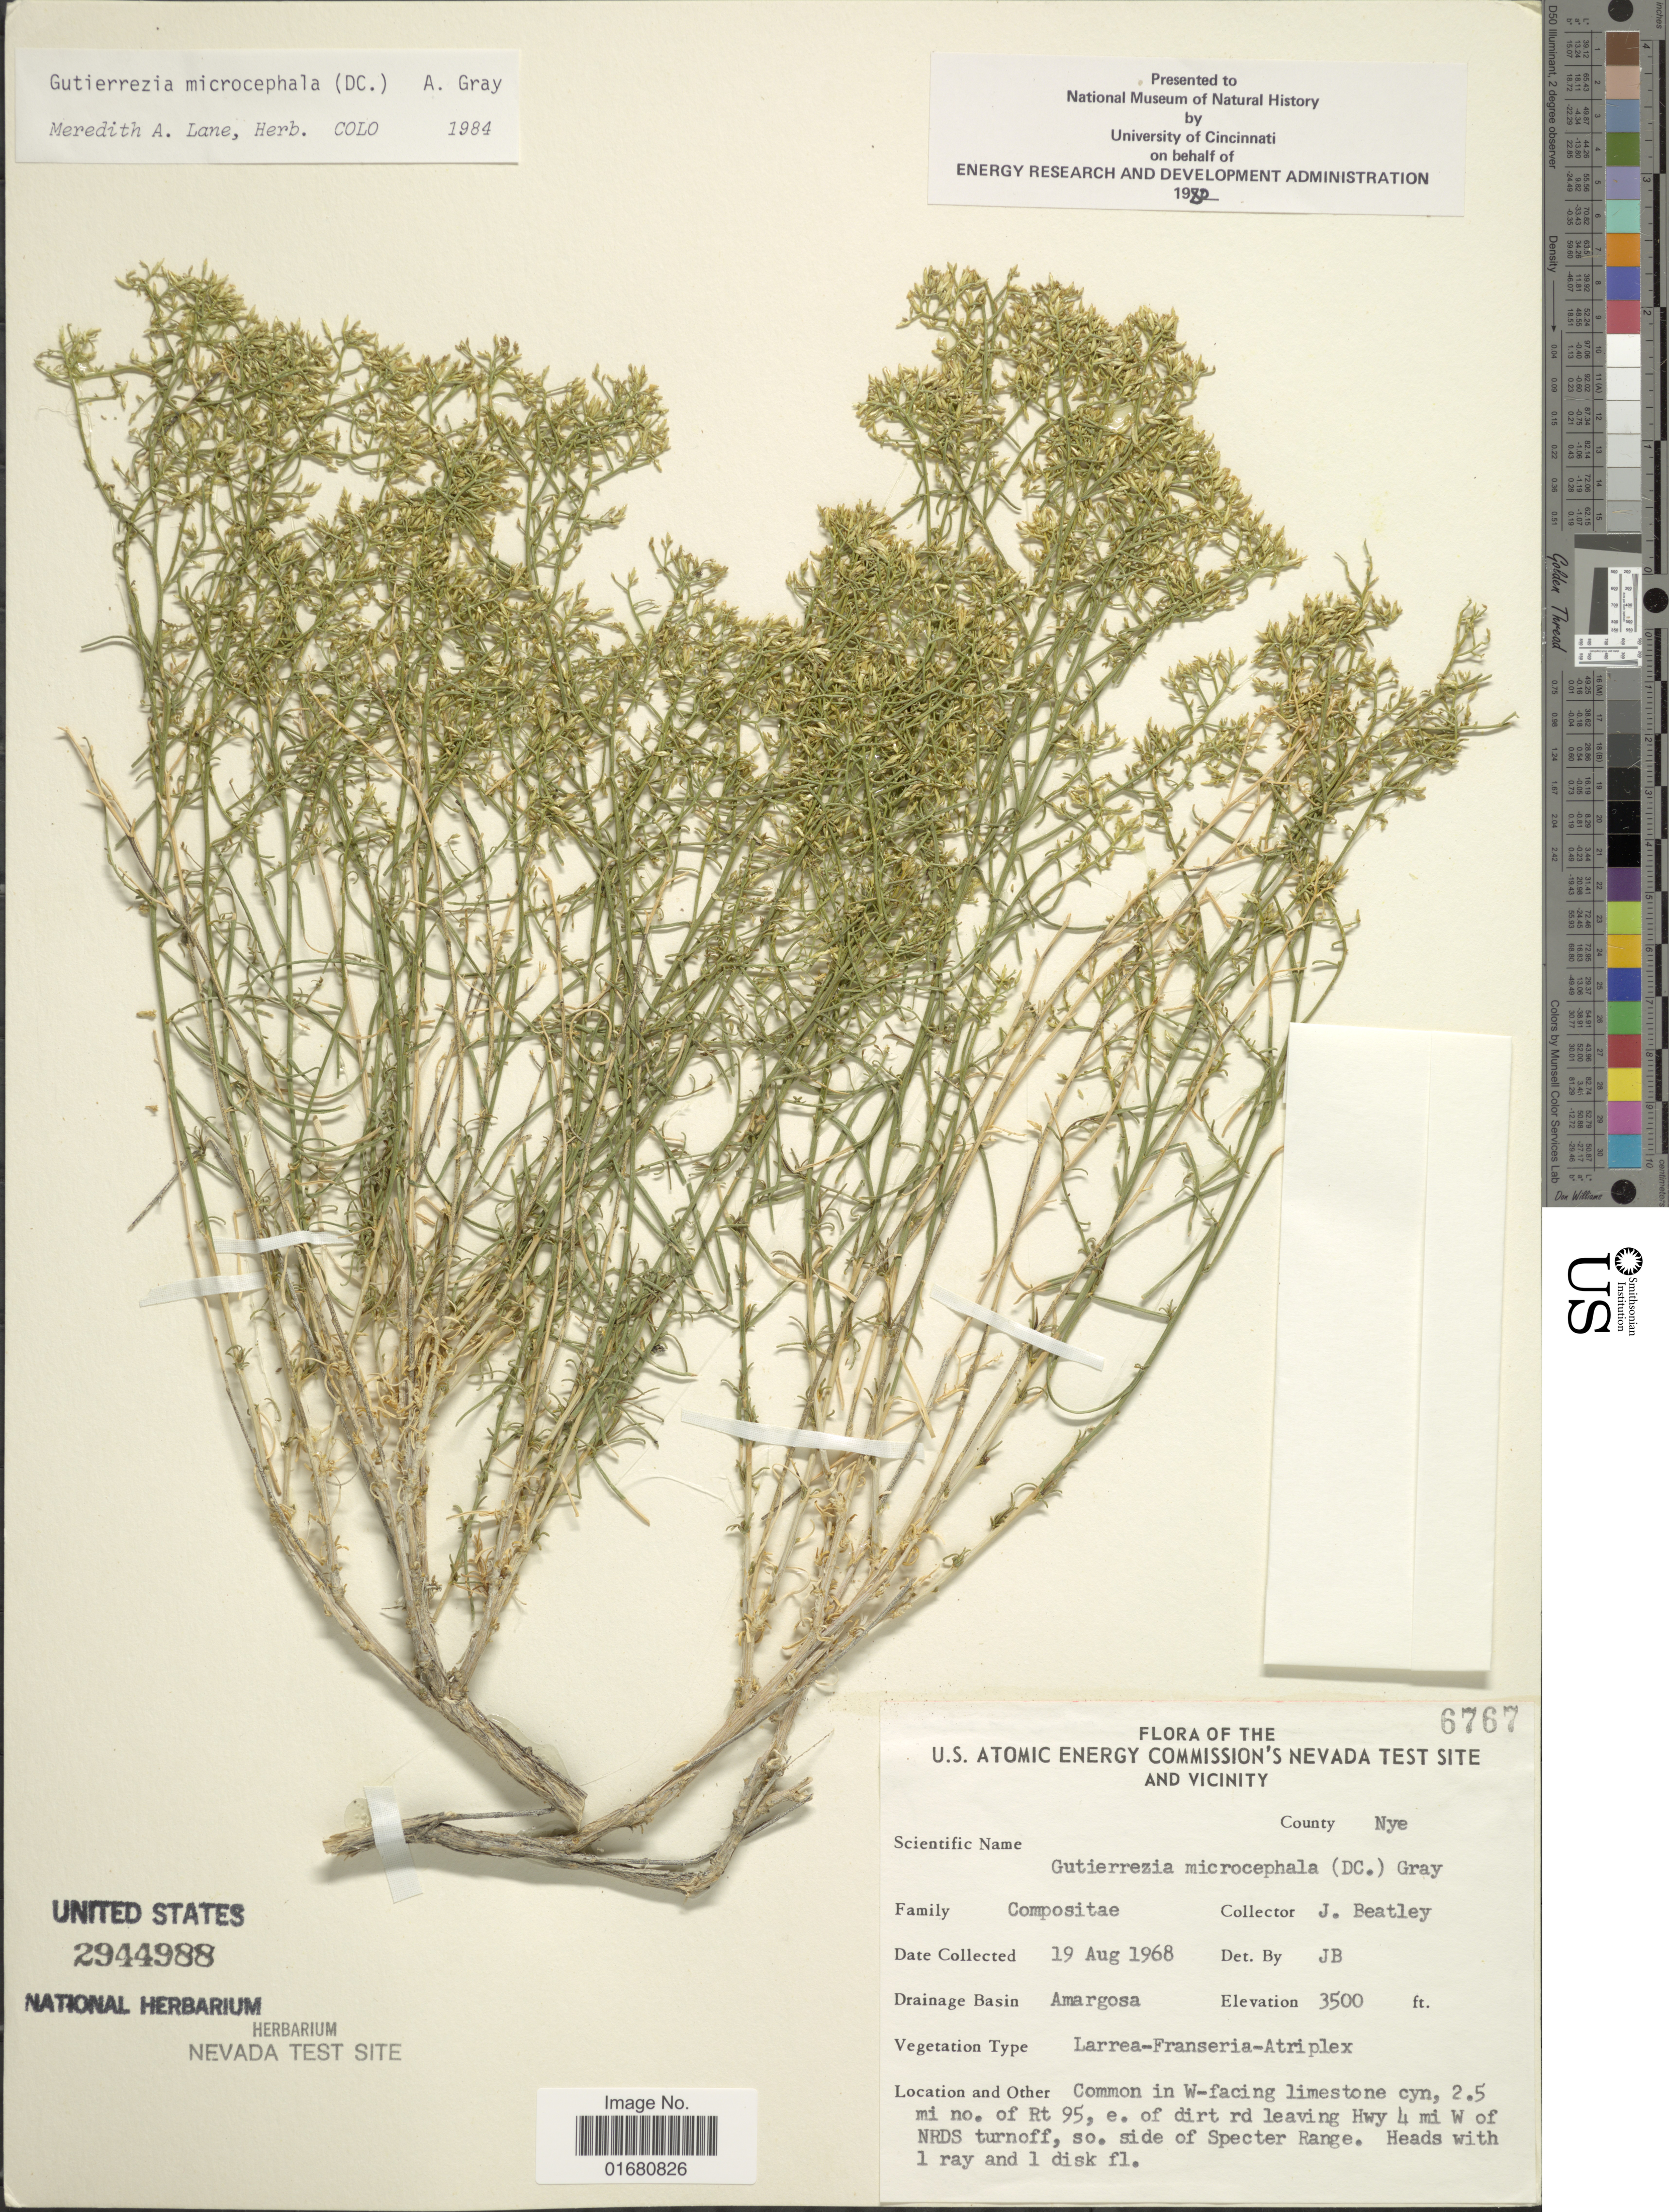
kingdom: Plantae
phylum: Tracheophyta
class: Magnoliopsida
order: Asterales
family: Asteraceae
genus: Gutierrezia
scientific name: Gutierrezia microcephala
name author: (DC.) A. Gray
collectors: J. C. Beatley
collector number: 6767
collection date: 1968-08-19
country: United States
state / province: Nevada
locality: U.S. Atomic Energy Commission's Nevada Test Site and Vicinity. County Nye. Drainage Basin: Amargosa. Common in W-facing limestone cyn, 2.5 mi no. of Rt 95, e. of dirt rd leaving Hwy 4 mi W of NRDS turnoff, so. side of Specter Range.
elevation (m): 1067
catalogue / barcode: US 2944988